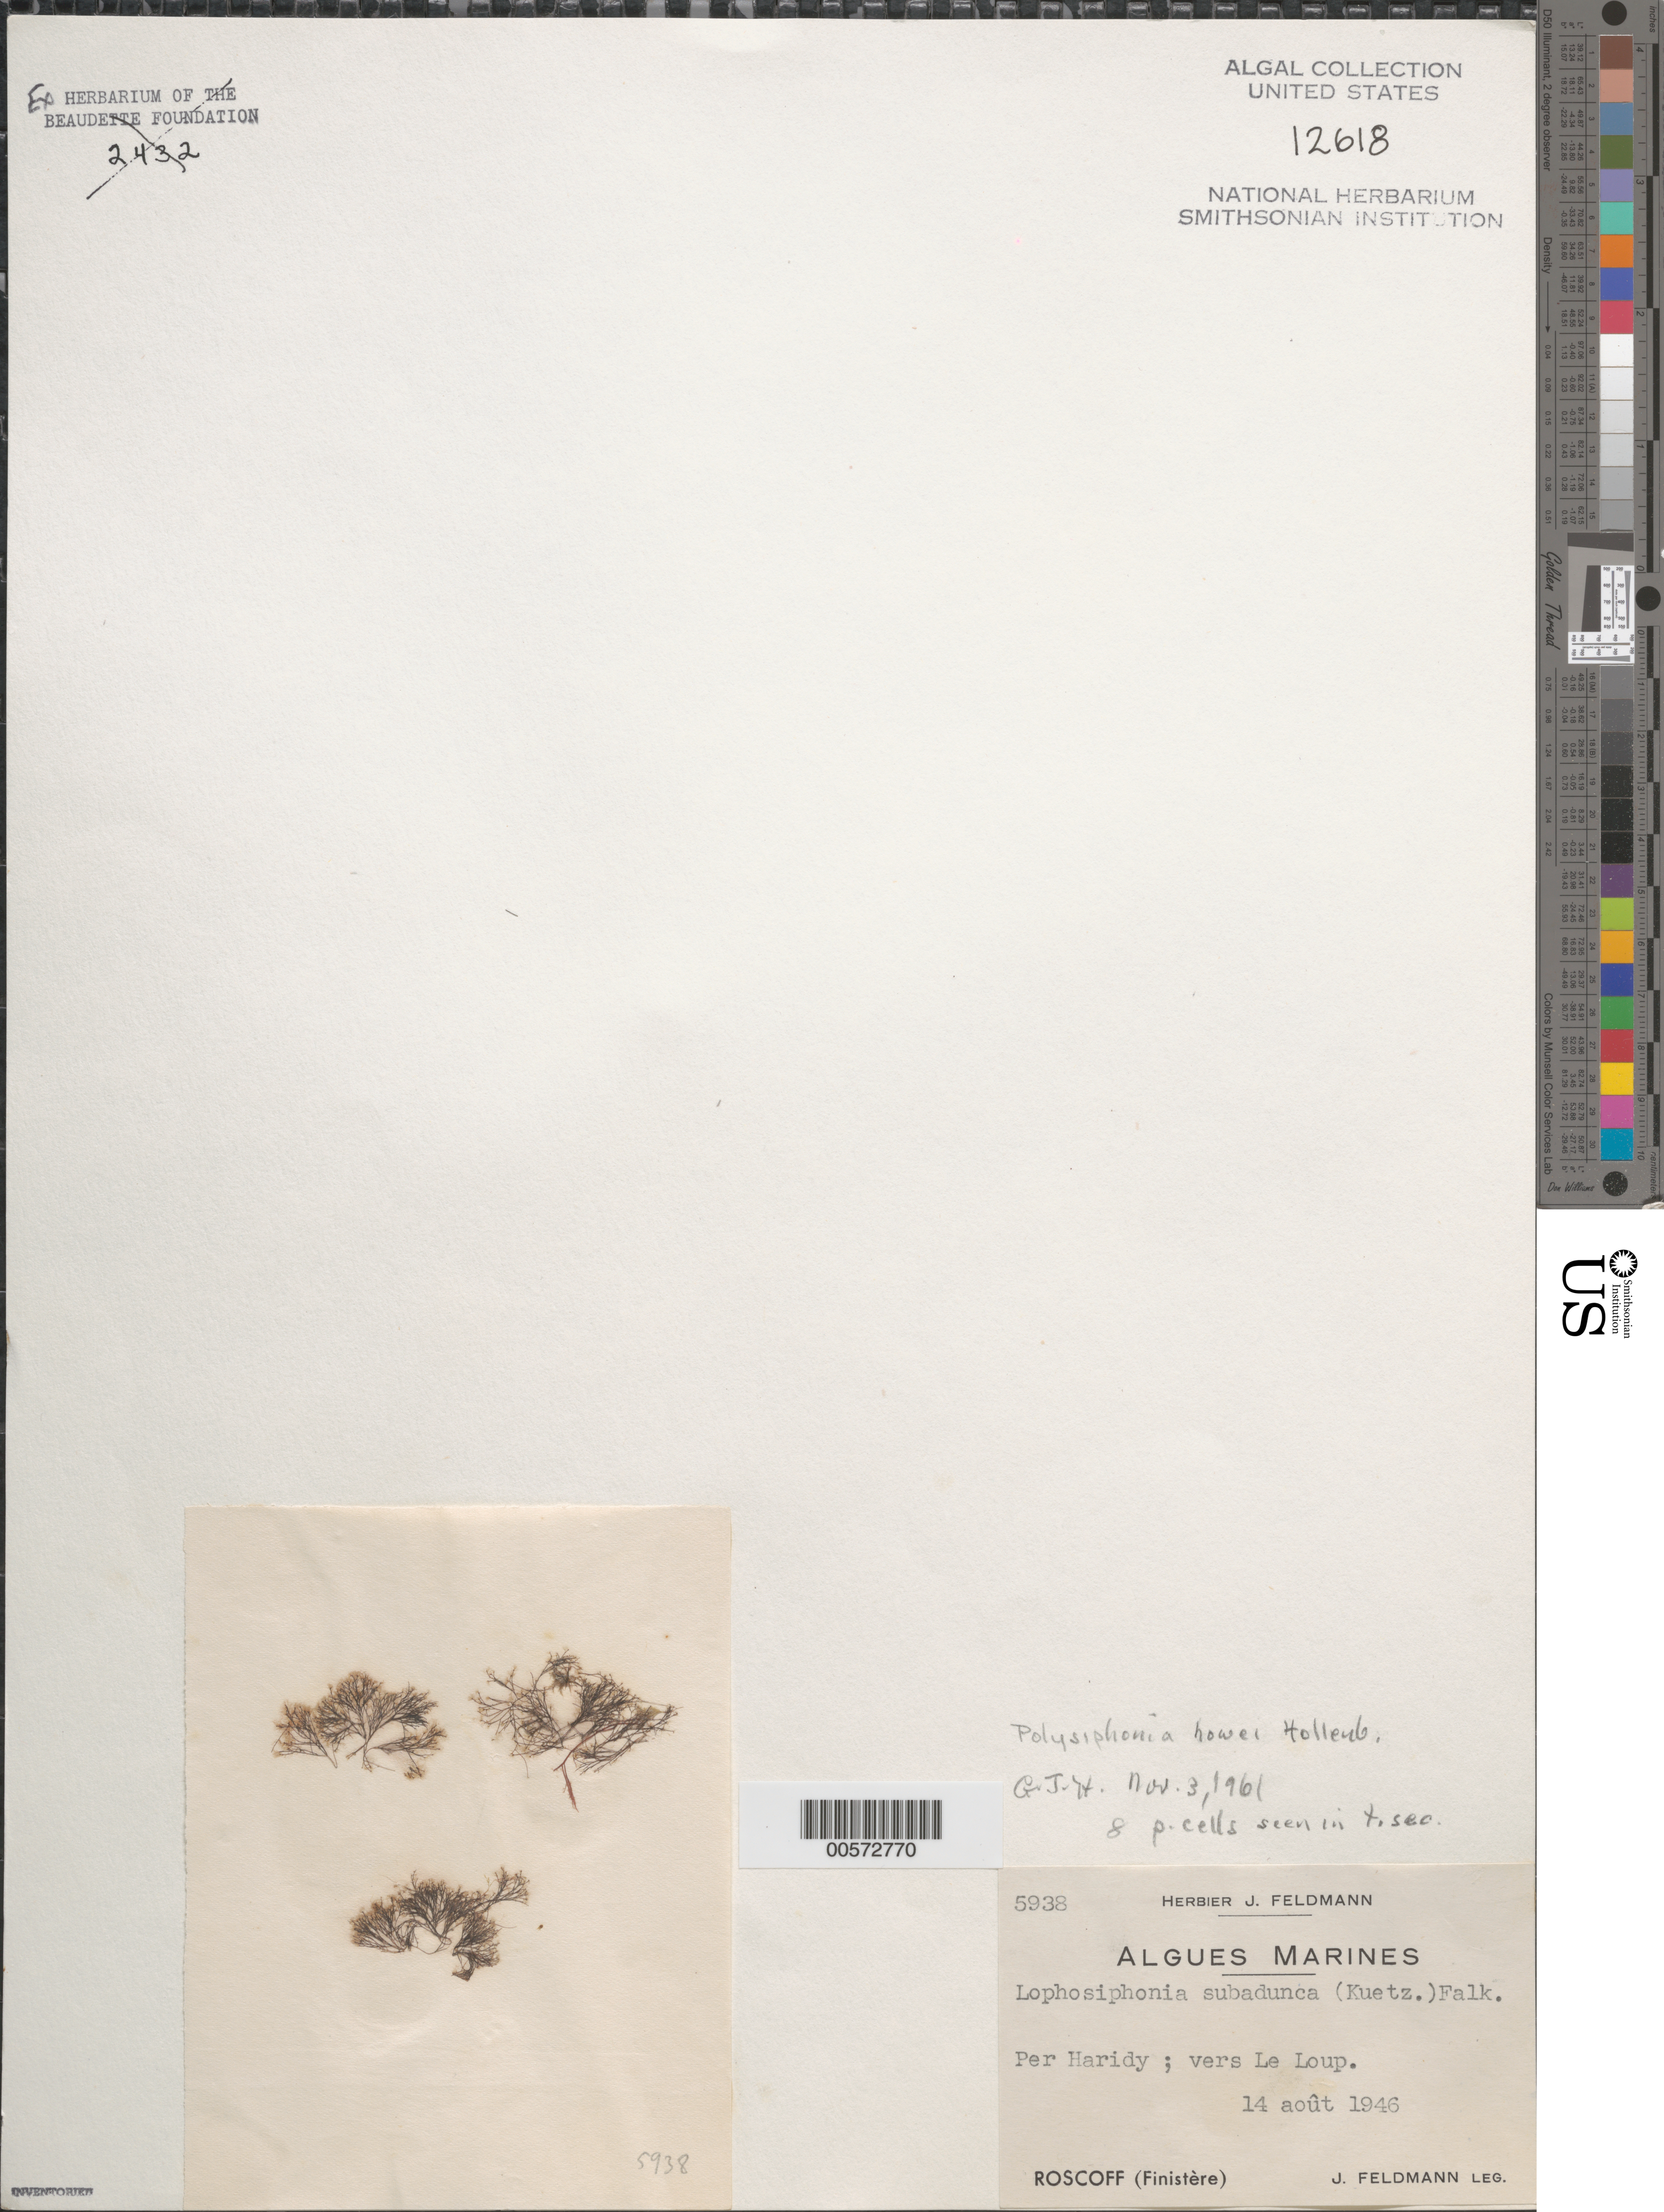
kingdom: Plantae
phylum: Rhodophyta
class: Florideophyceae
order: Ceramiales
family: Rhodomelaceae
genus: Wilsonosiphonia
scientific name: Wilsonosiphonia howei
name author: (Hollenb.) D.E.Bustamante et al.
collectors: J. Feldmann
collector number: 5938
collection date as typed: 14 Aug 1946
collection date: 1946-08-14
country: France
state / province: Bretagne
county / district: Finistère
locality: Per haridy, toward le loup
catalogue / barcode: US 12618